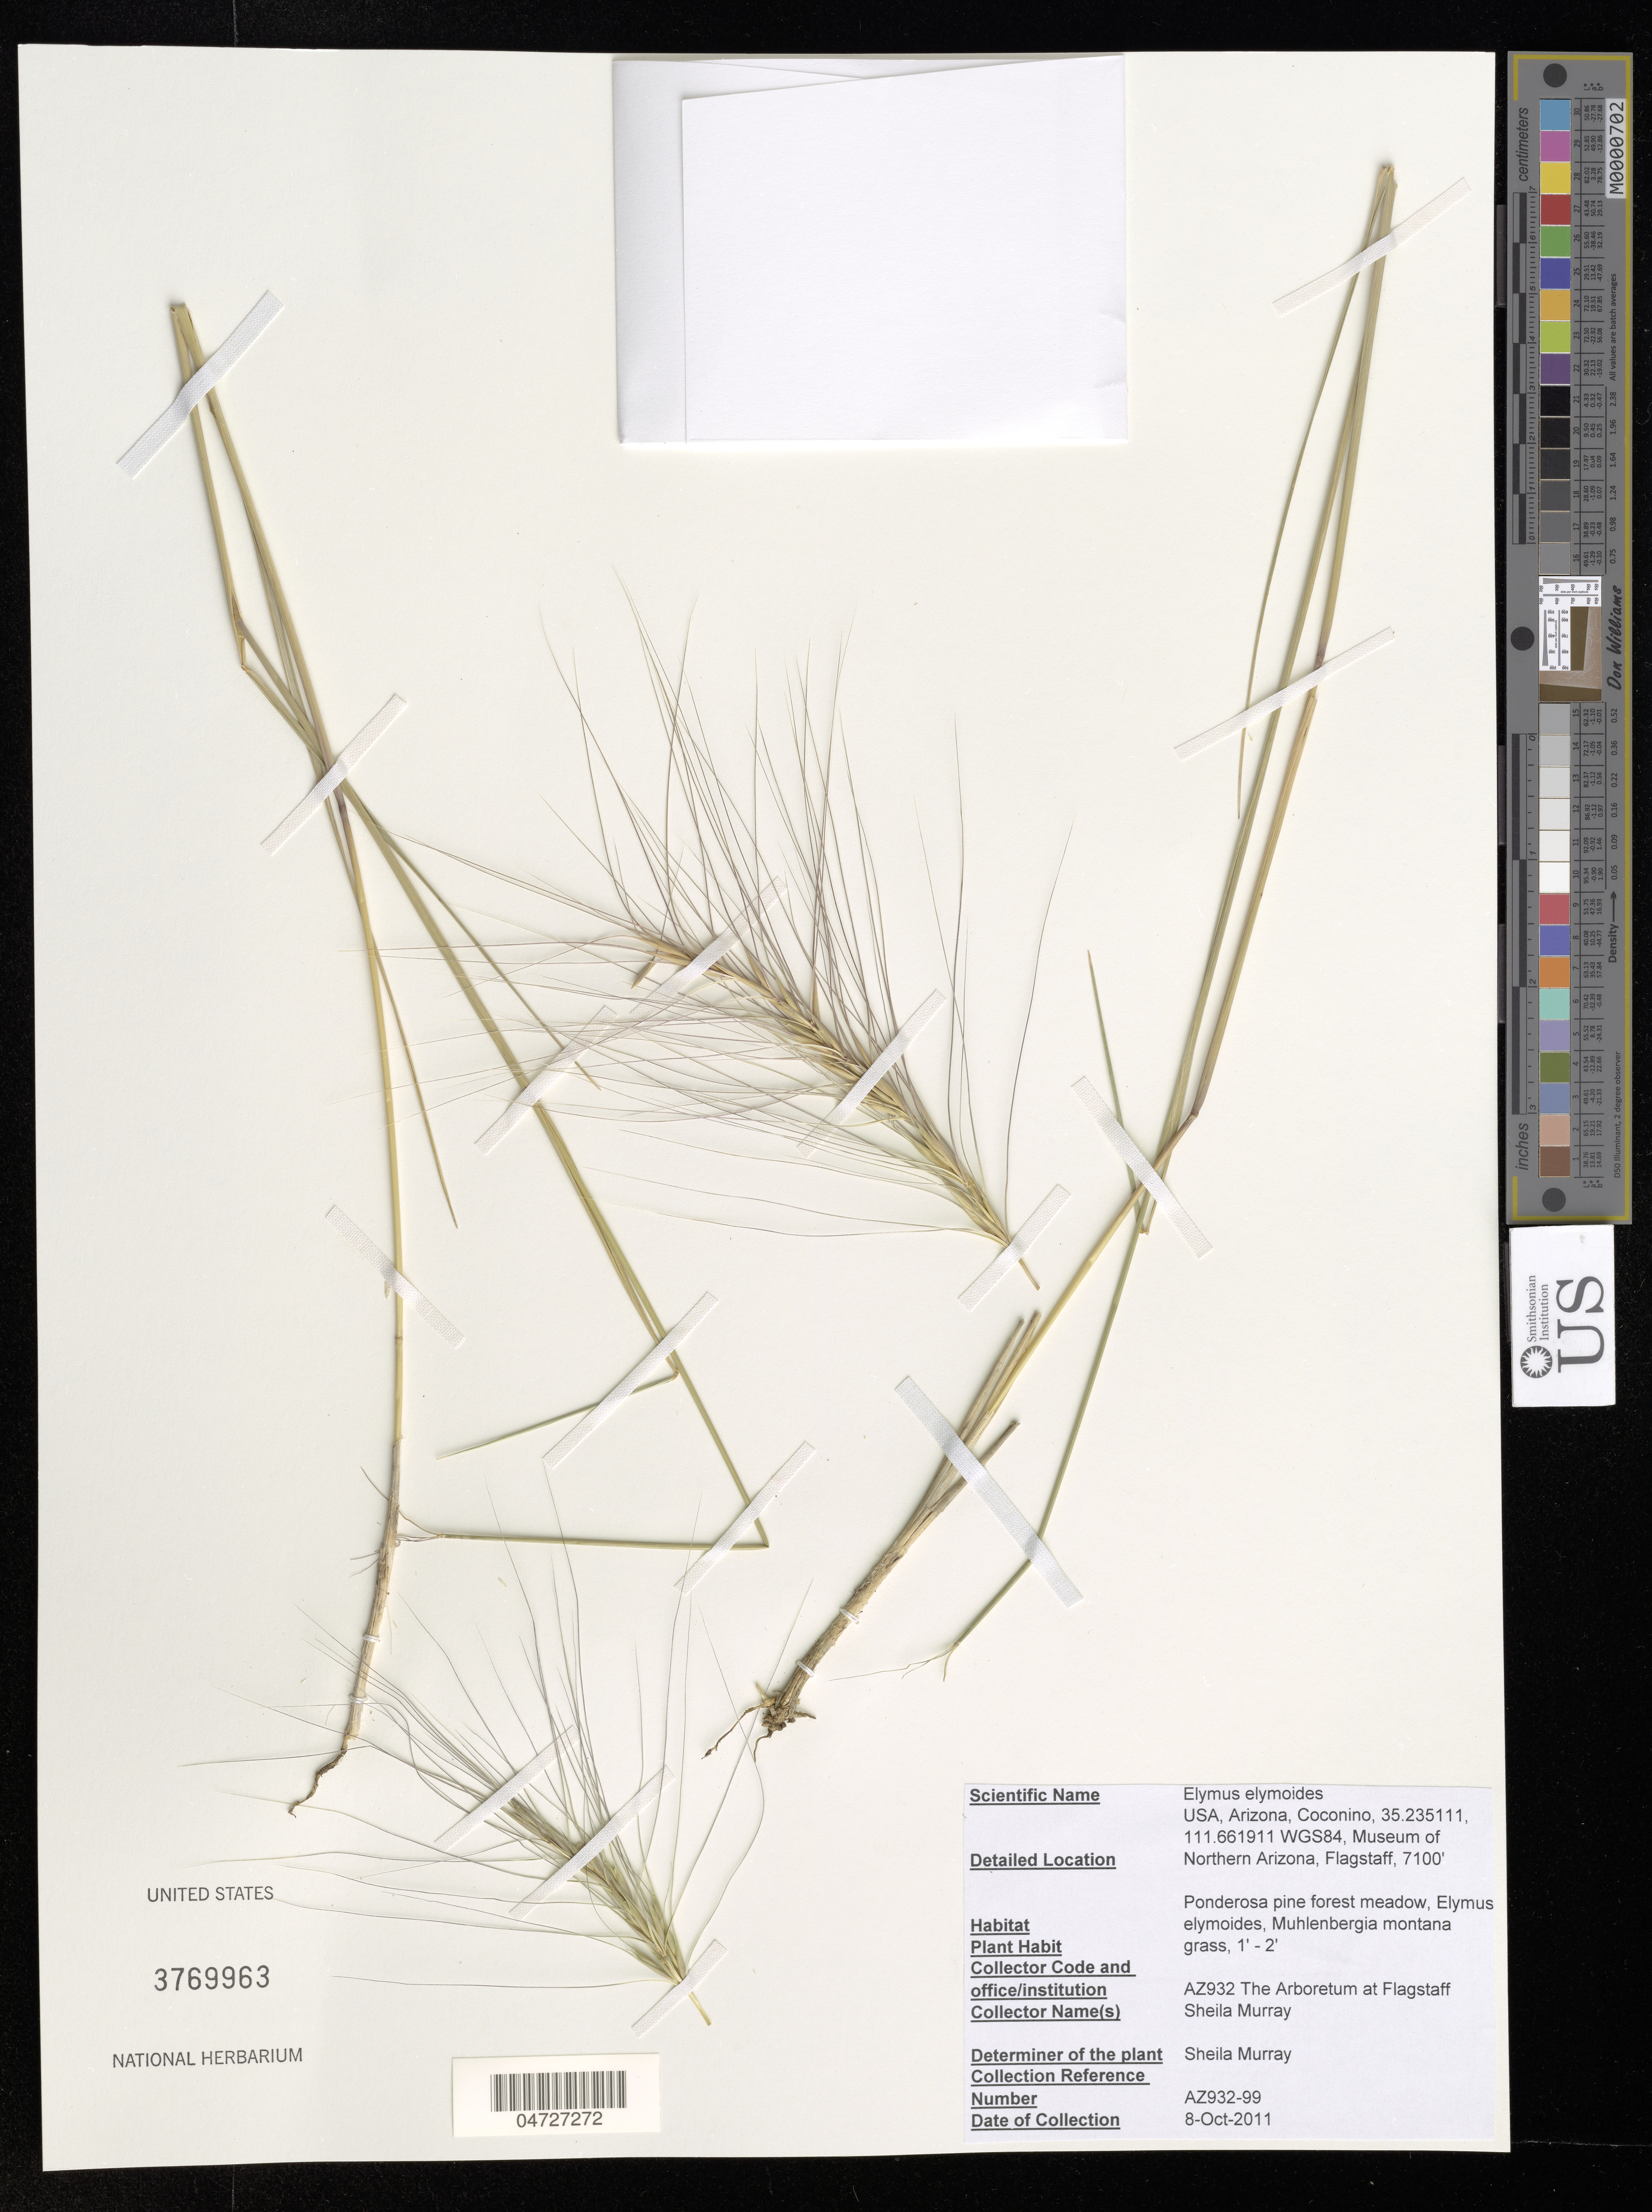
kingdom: Plantae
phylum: Tracheophyta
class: Liliopsida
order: Poales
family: Poaceae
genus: Elymus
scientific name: Elymus elymoides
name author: (Raf.) Swezey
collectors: S. Murray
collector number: AZ932-99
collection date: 2011-10-08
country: United States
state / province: Arizona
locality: Coconino, Museum of Northern Arizona, Flagstaff.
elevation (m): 2164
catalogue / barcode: US 3769963